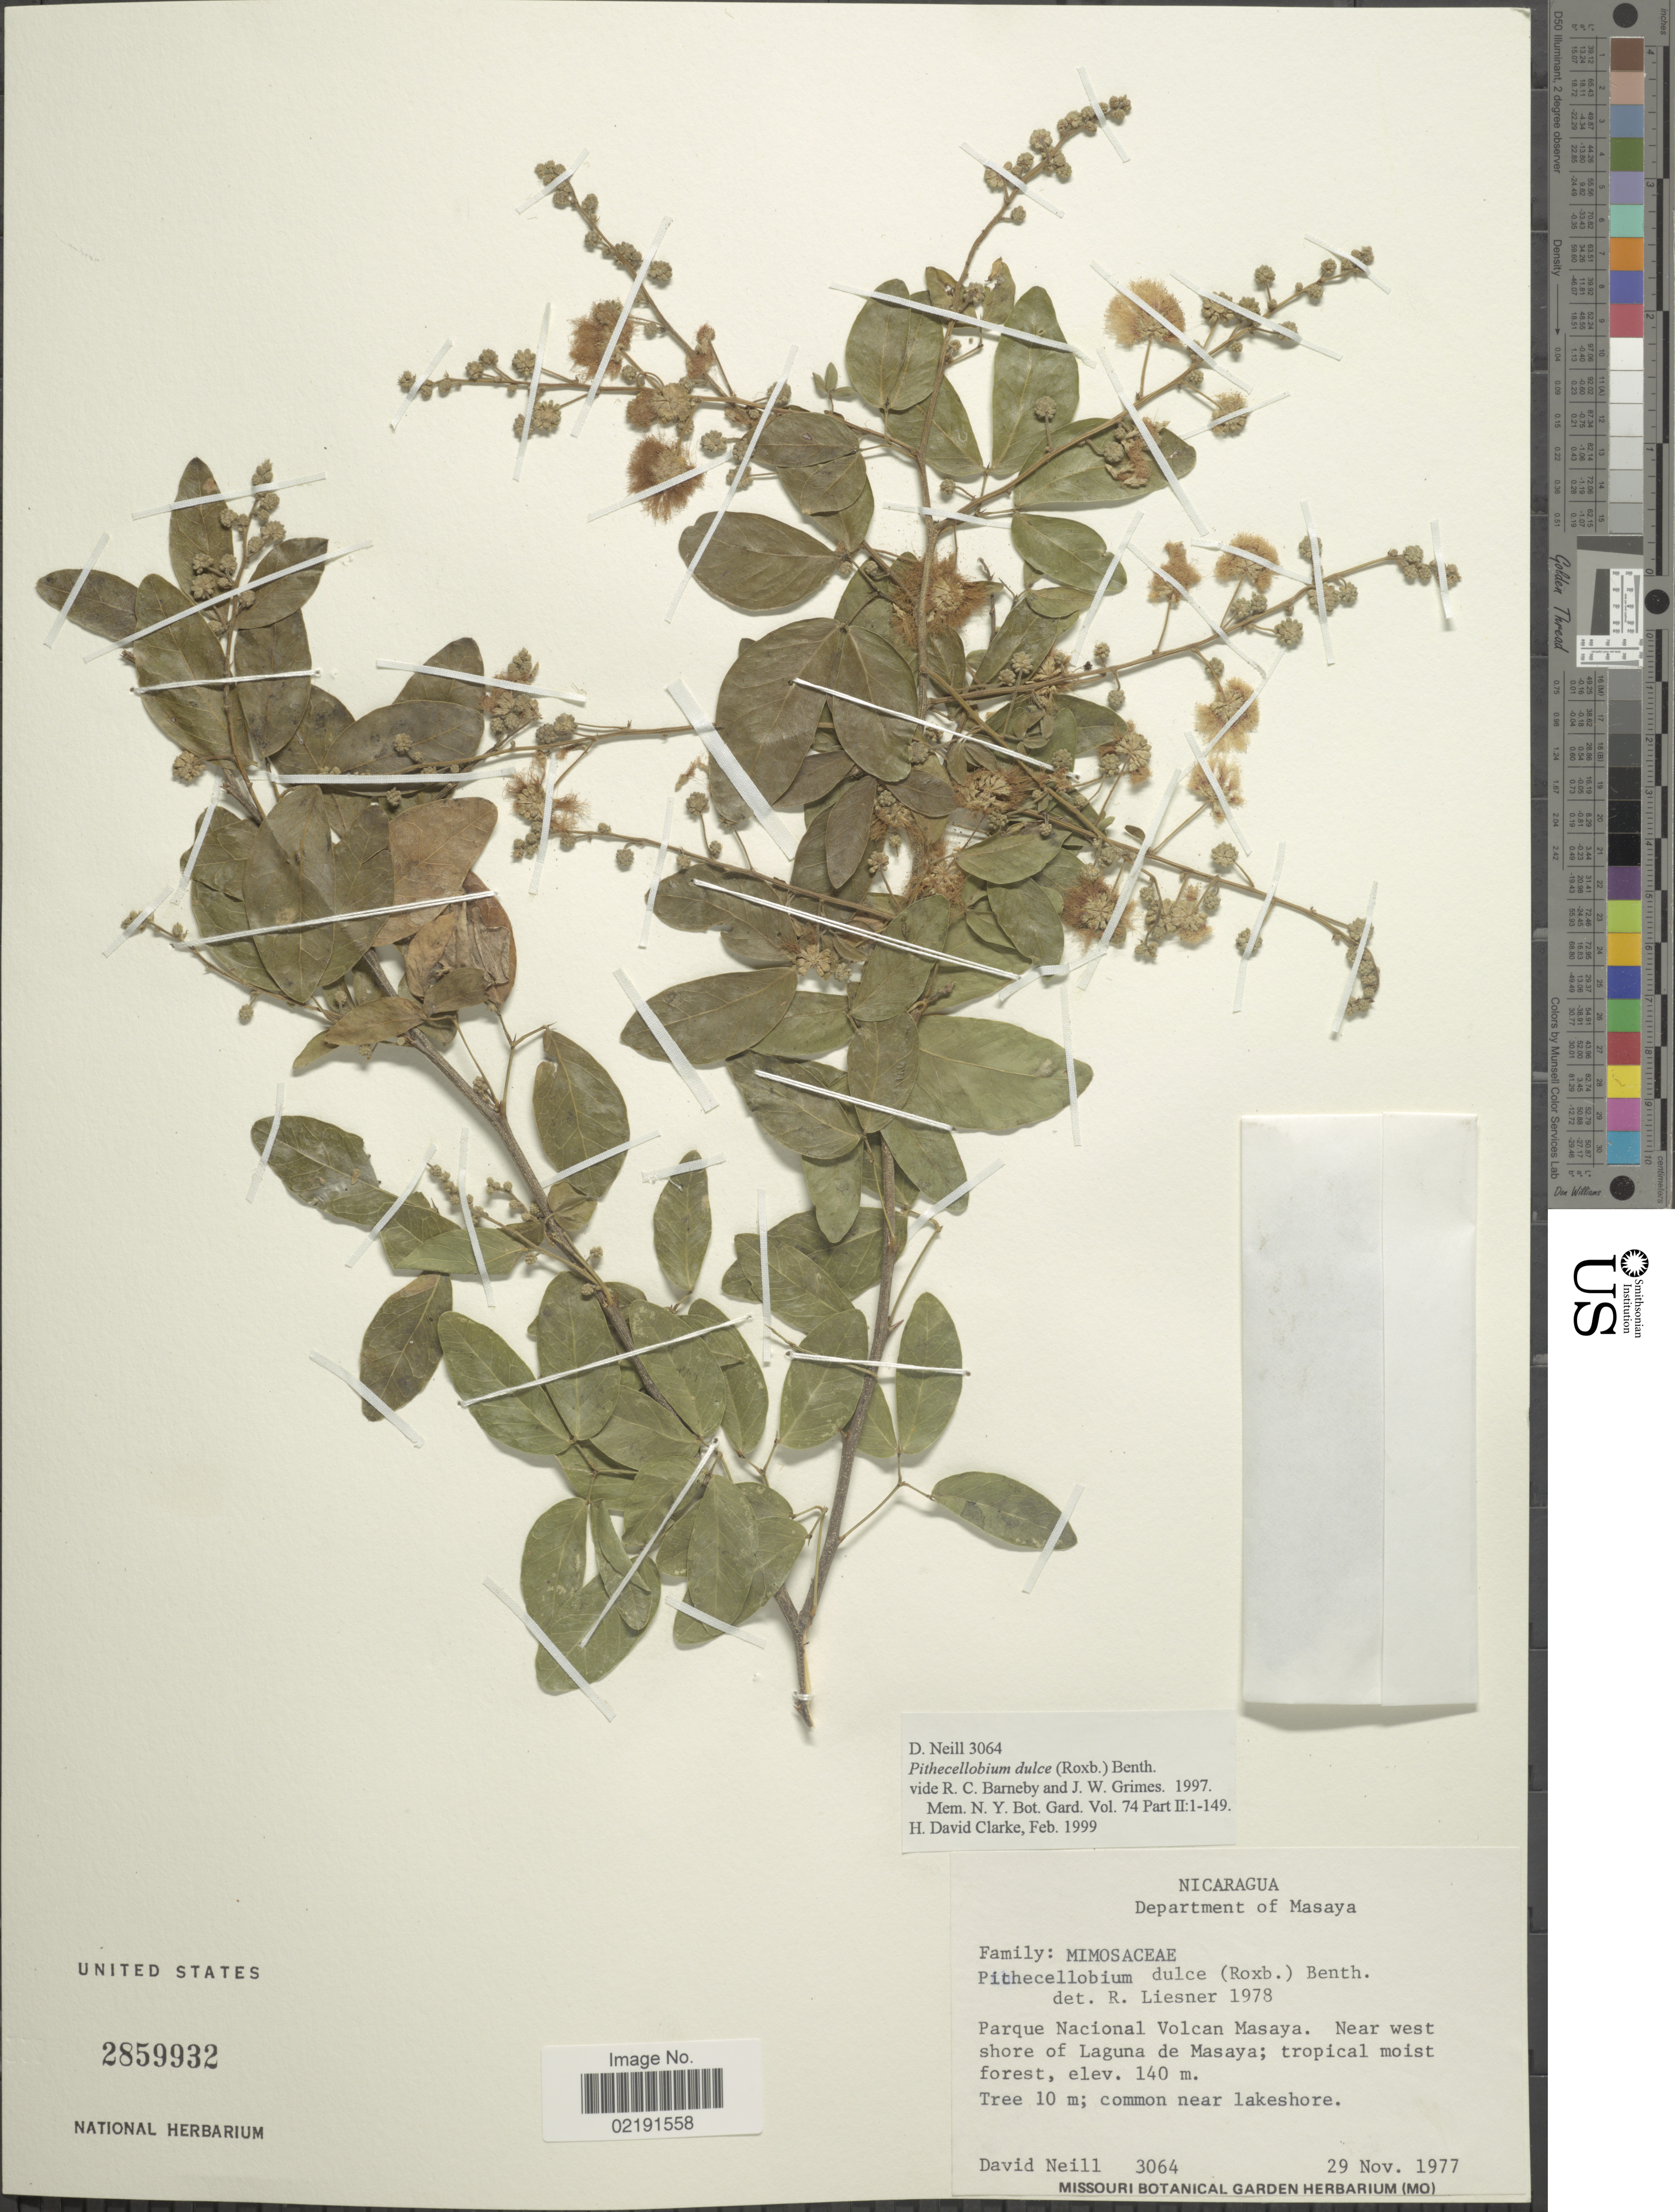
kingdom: Plantae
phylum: Tracheophyta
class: Magnoliopsida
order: Fabales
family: Fabaceae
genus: Pithecellobium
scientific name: Pithecellobium dulce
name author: (Roxb.) Benth.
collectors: D. A. Neill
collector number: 3064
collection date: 1977-11-29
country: Nicaragua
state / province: Masaya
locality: Department of Masaya. Parque Nacional Volcan Masaya. Near west shore of Laguna de Masaya; tropical moist forest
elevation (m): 140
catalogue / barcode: US 2859932